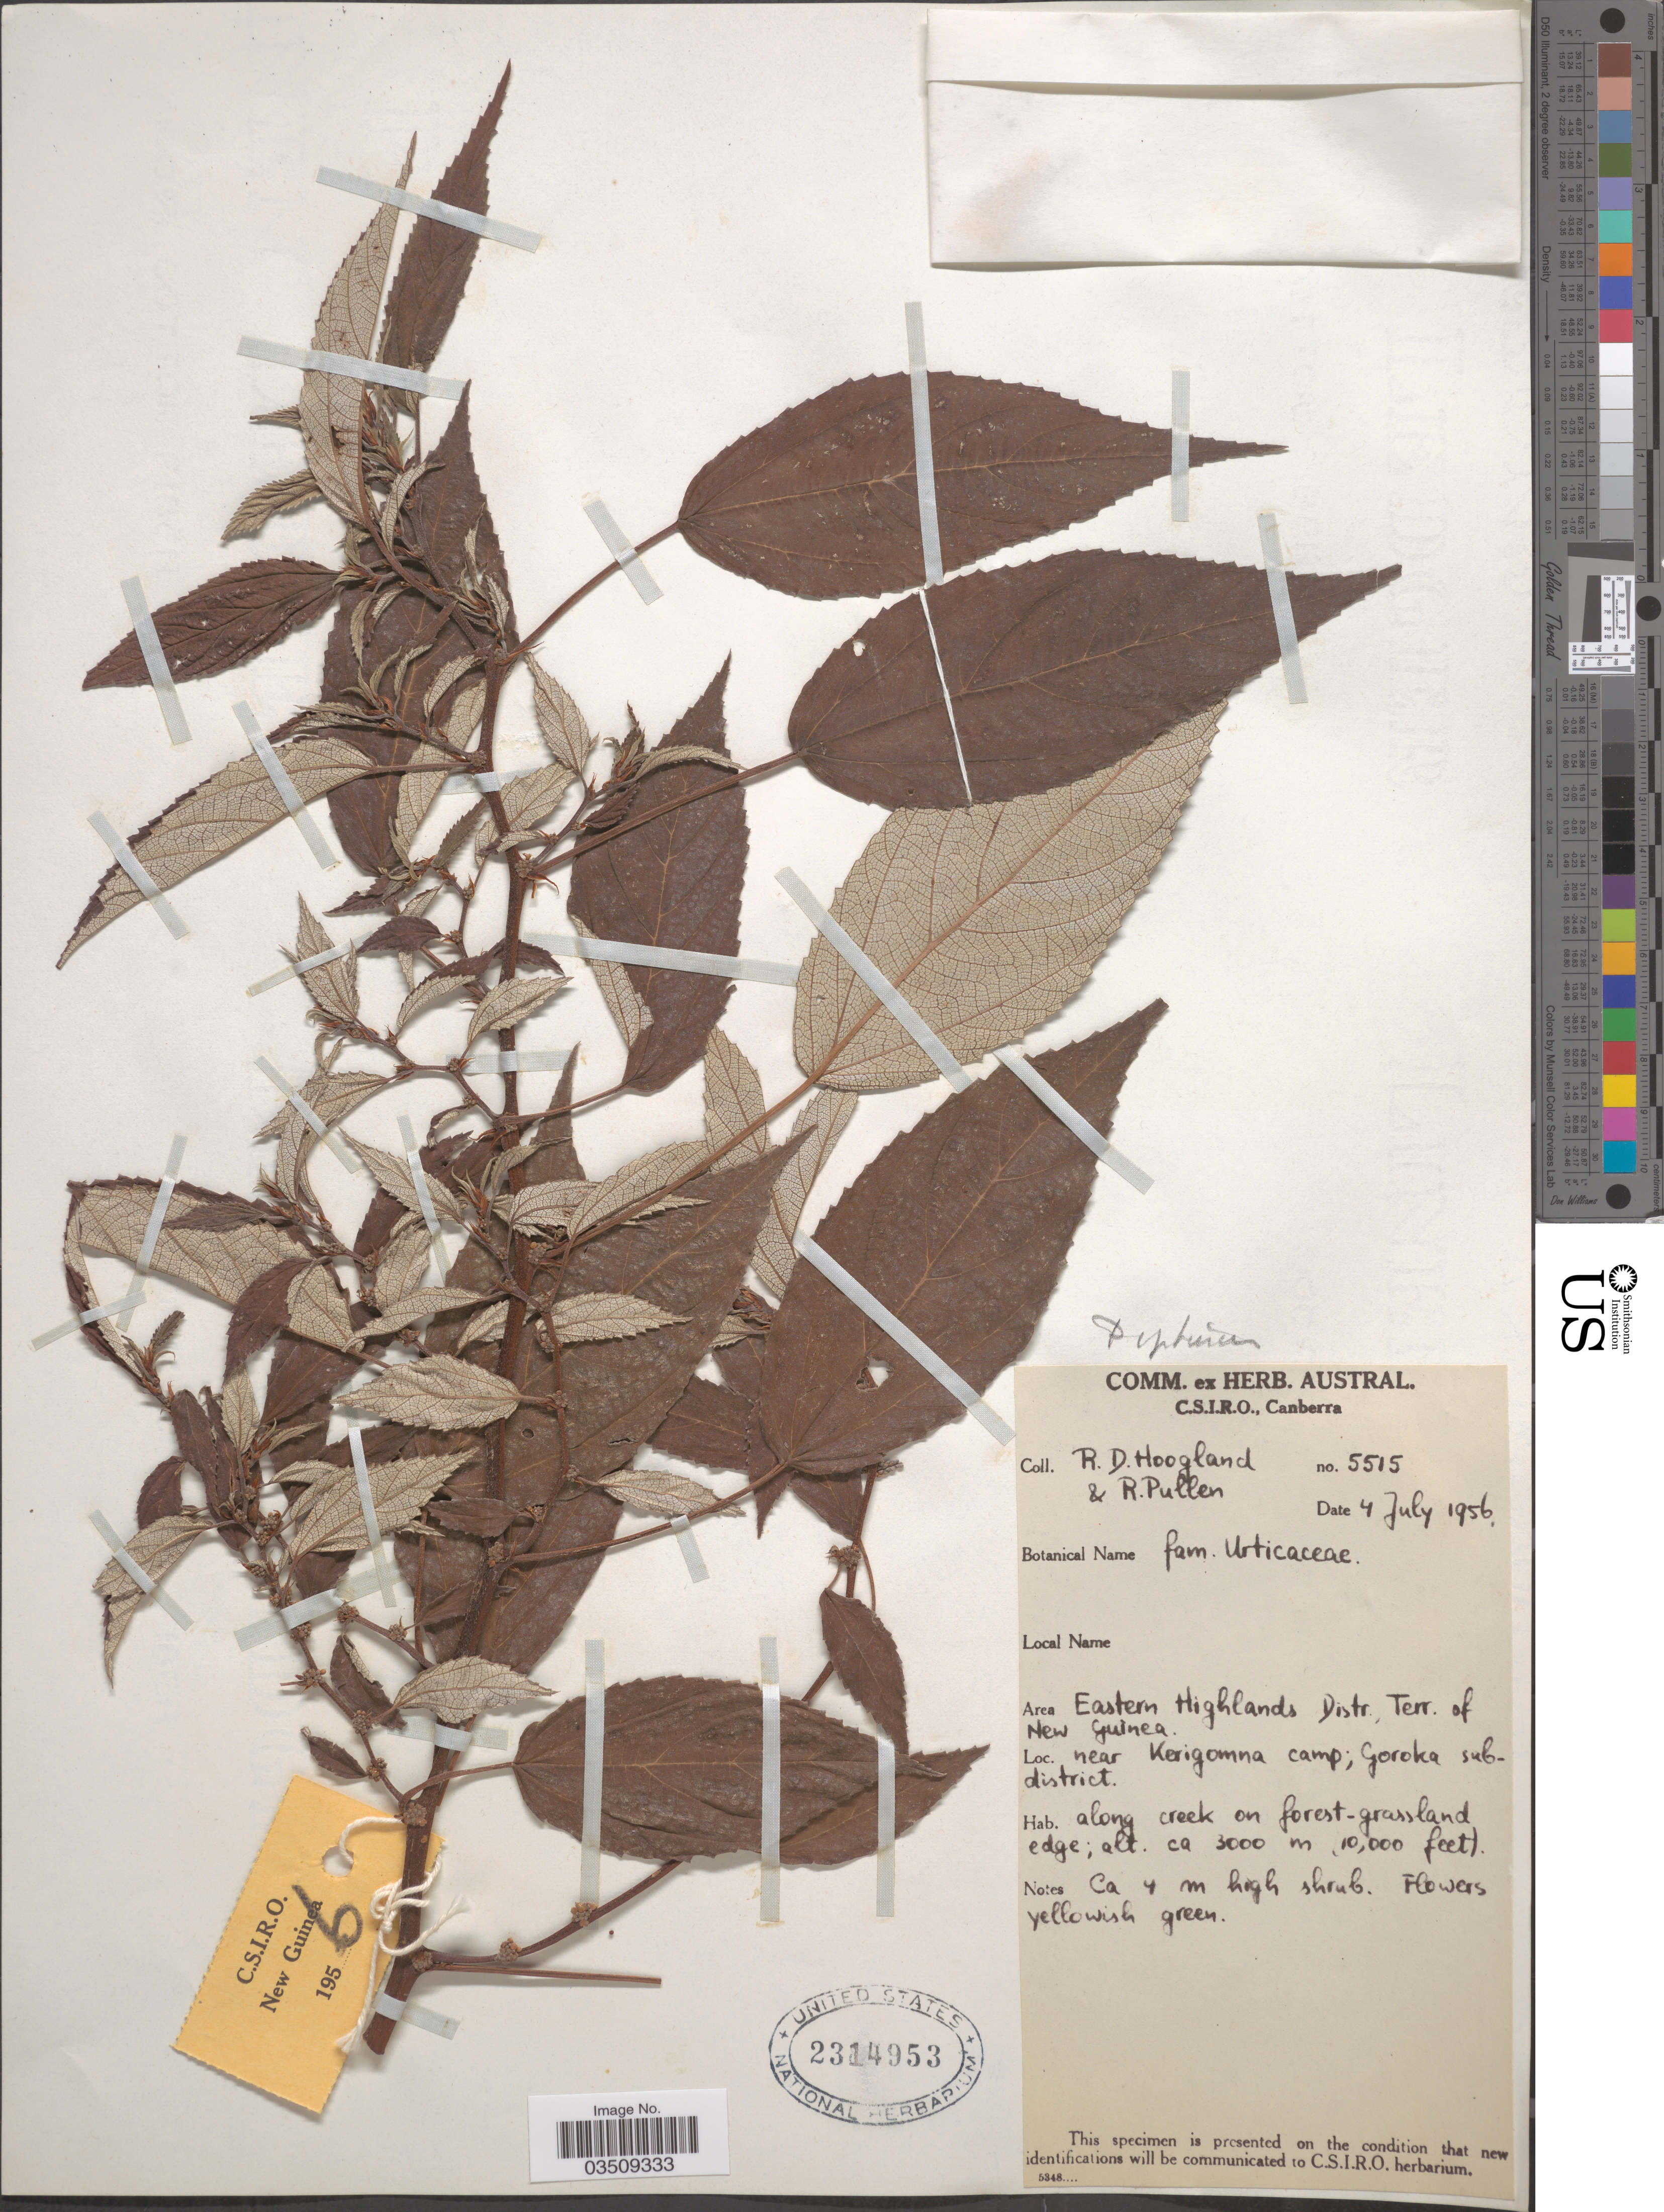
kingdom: Plantae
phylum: Tracheophyta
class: Magnoliopsida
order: Rosales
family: Urticaceae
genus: Pipturus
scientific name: Pipturus sp.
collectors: R. D. Hoogland & R. Pullen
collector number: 5515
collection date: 1956-07-04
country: Papua New Guinea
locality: Eastern Highlands Distr., Terr. of New Guinea. Near Kerigomna camp; Goroka subdistrict.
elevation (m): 3000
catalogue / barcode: US 2314953